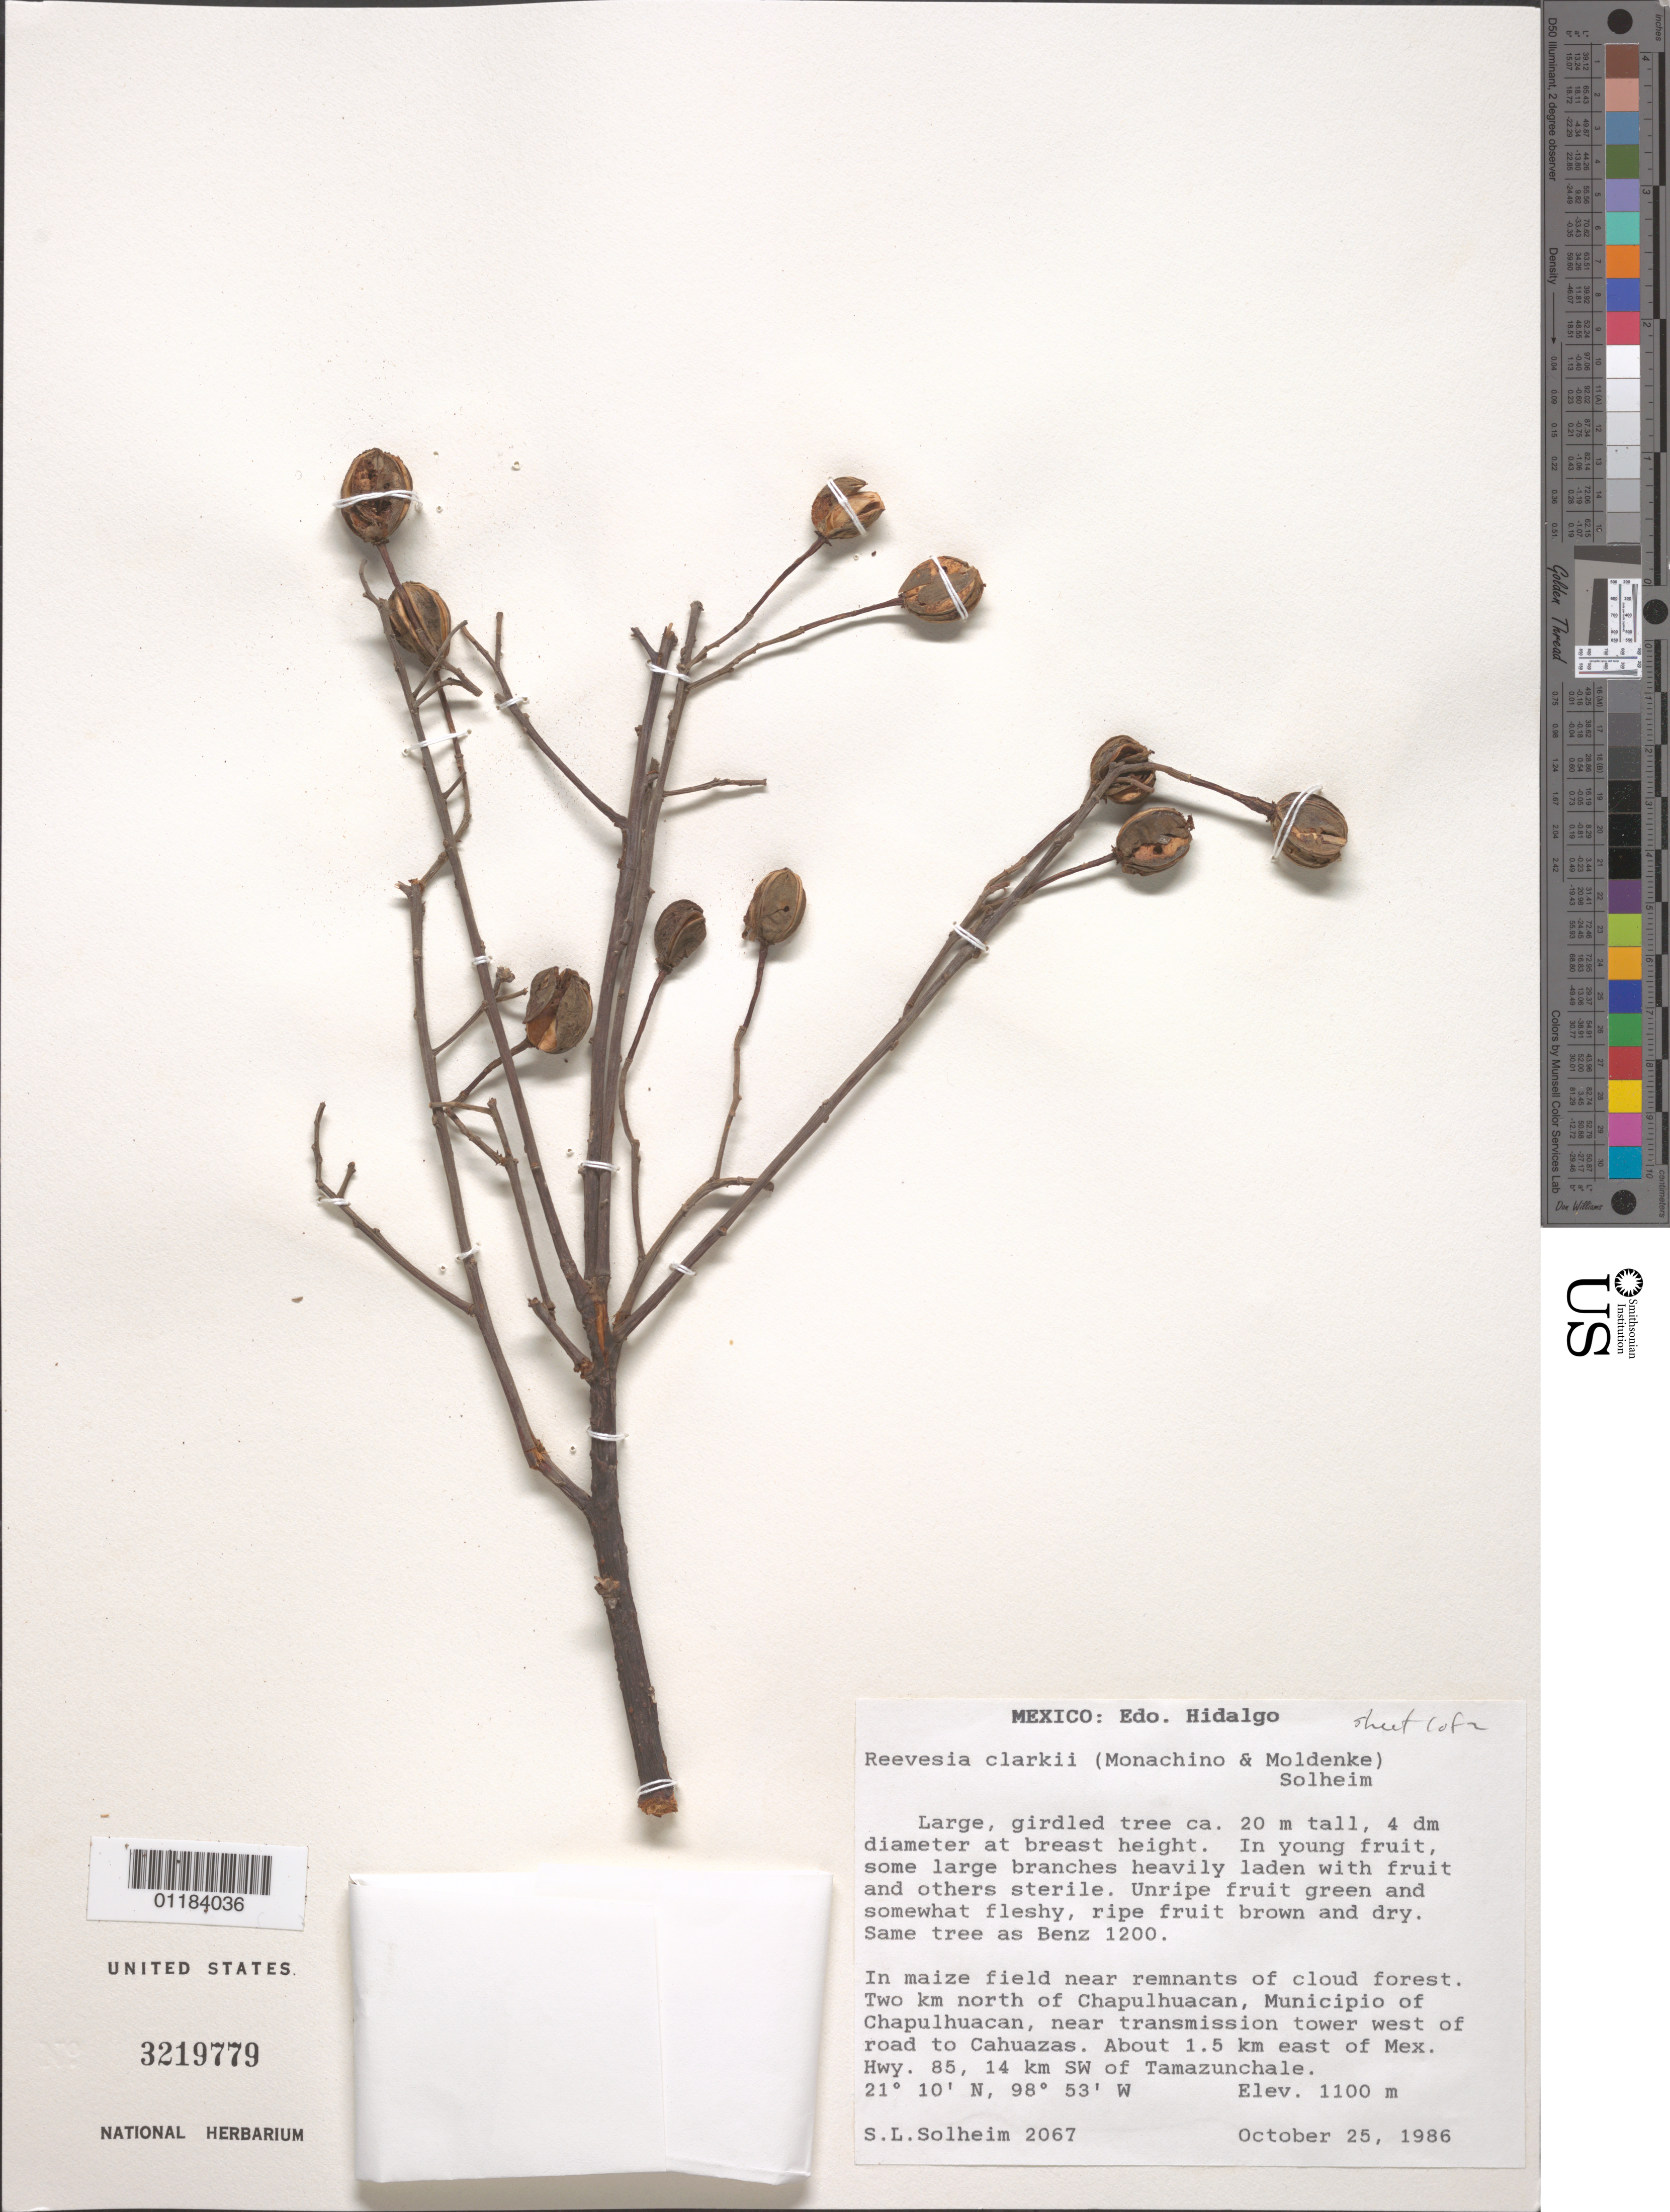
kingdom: Plantae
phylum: Tracheophyta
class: Magnoliopsida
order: Malvales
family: Malvaceae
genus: Reevesia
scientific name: Reevesia clarkii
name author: (Monach. & Moldenke) S. Solheim ex Machuca-Machuca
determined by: Dorr, L. J., (BOT), Smithsonian Institution - National Museum of Natural History (UNITED STATES)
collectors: S. Solheim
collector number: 2067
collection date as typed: October 25, 1986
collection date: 1986-10-25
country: México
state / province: Hidalgo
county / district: Chapulhuacan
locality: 2 km N of Chapulhuacan near transmission tower W of road Cahuazas. About 1.5 km E of Mexico Hwy. 85, 14 km SW of Tamazunchale.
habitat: maize field near remnants of cloud forest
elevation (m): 1100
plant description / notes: Sheet 1 of 2; sheet 2 US No. 3219778; Bar code: 01184035; same tree as Benz 1200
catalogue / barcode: US 3219779